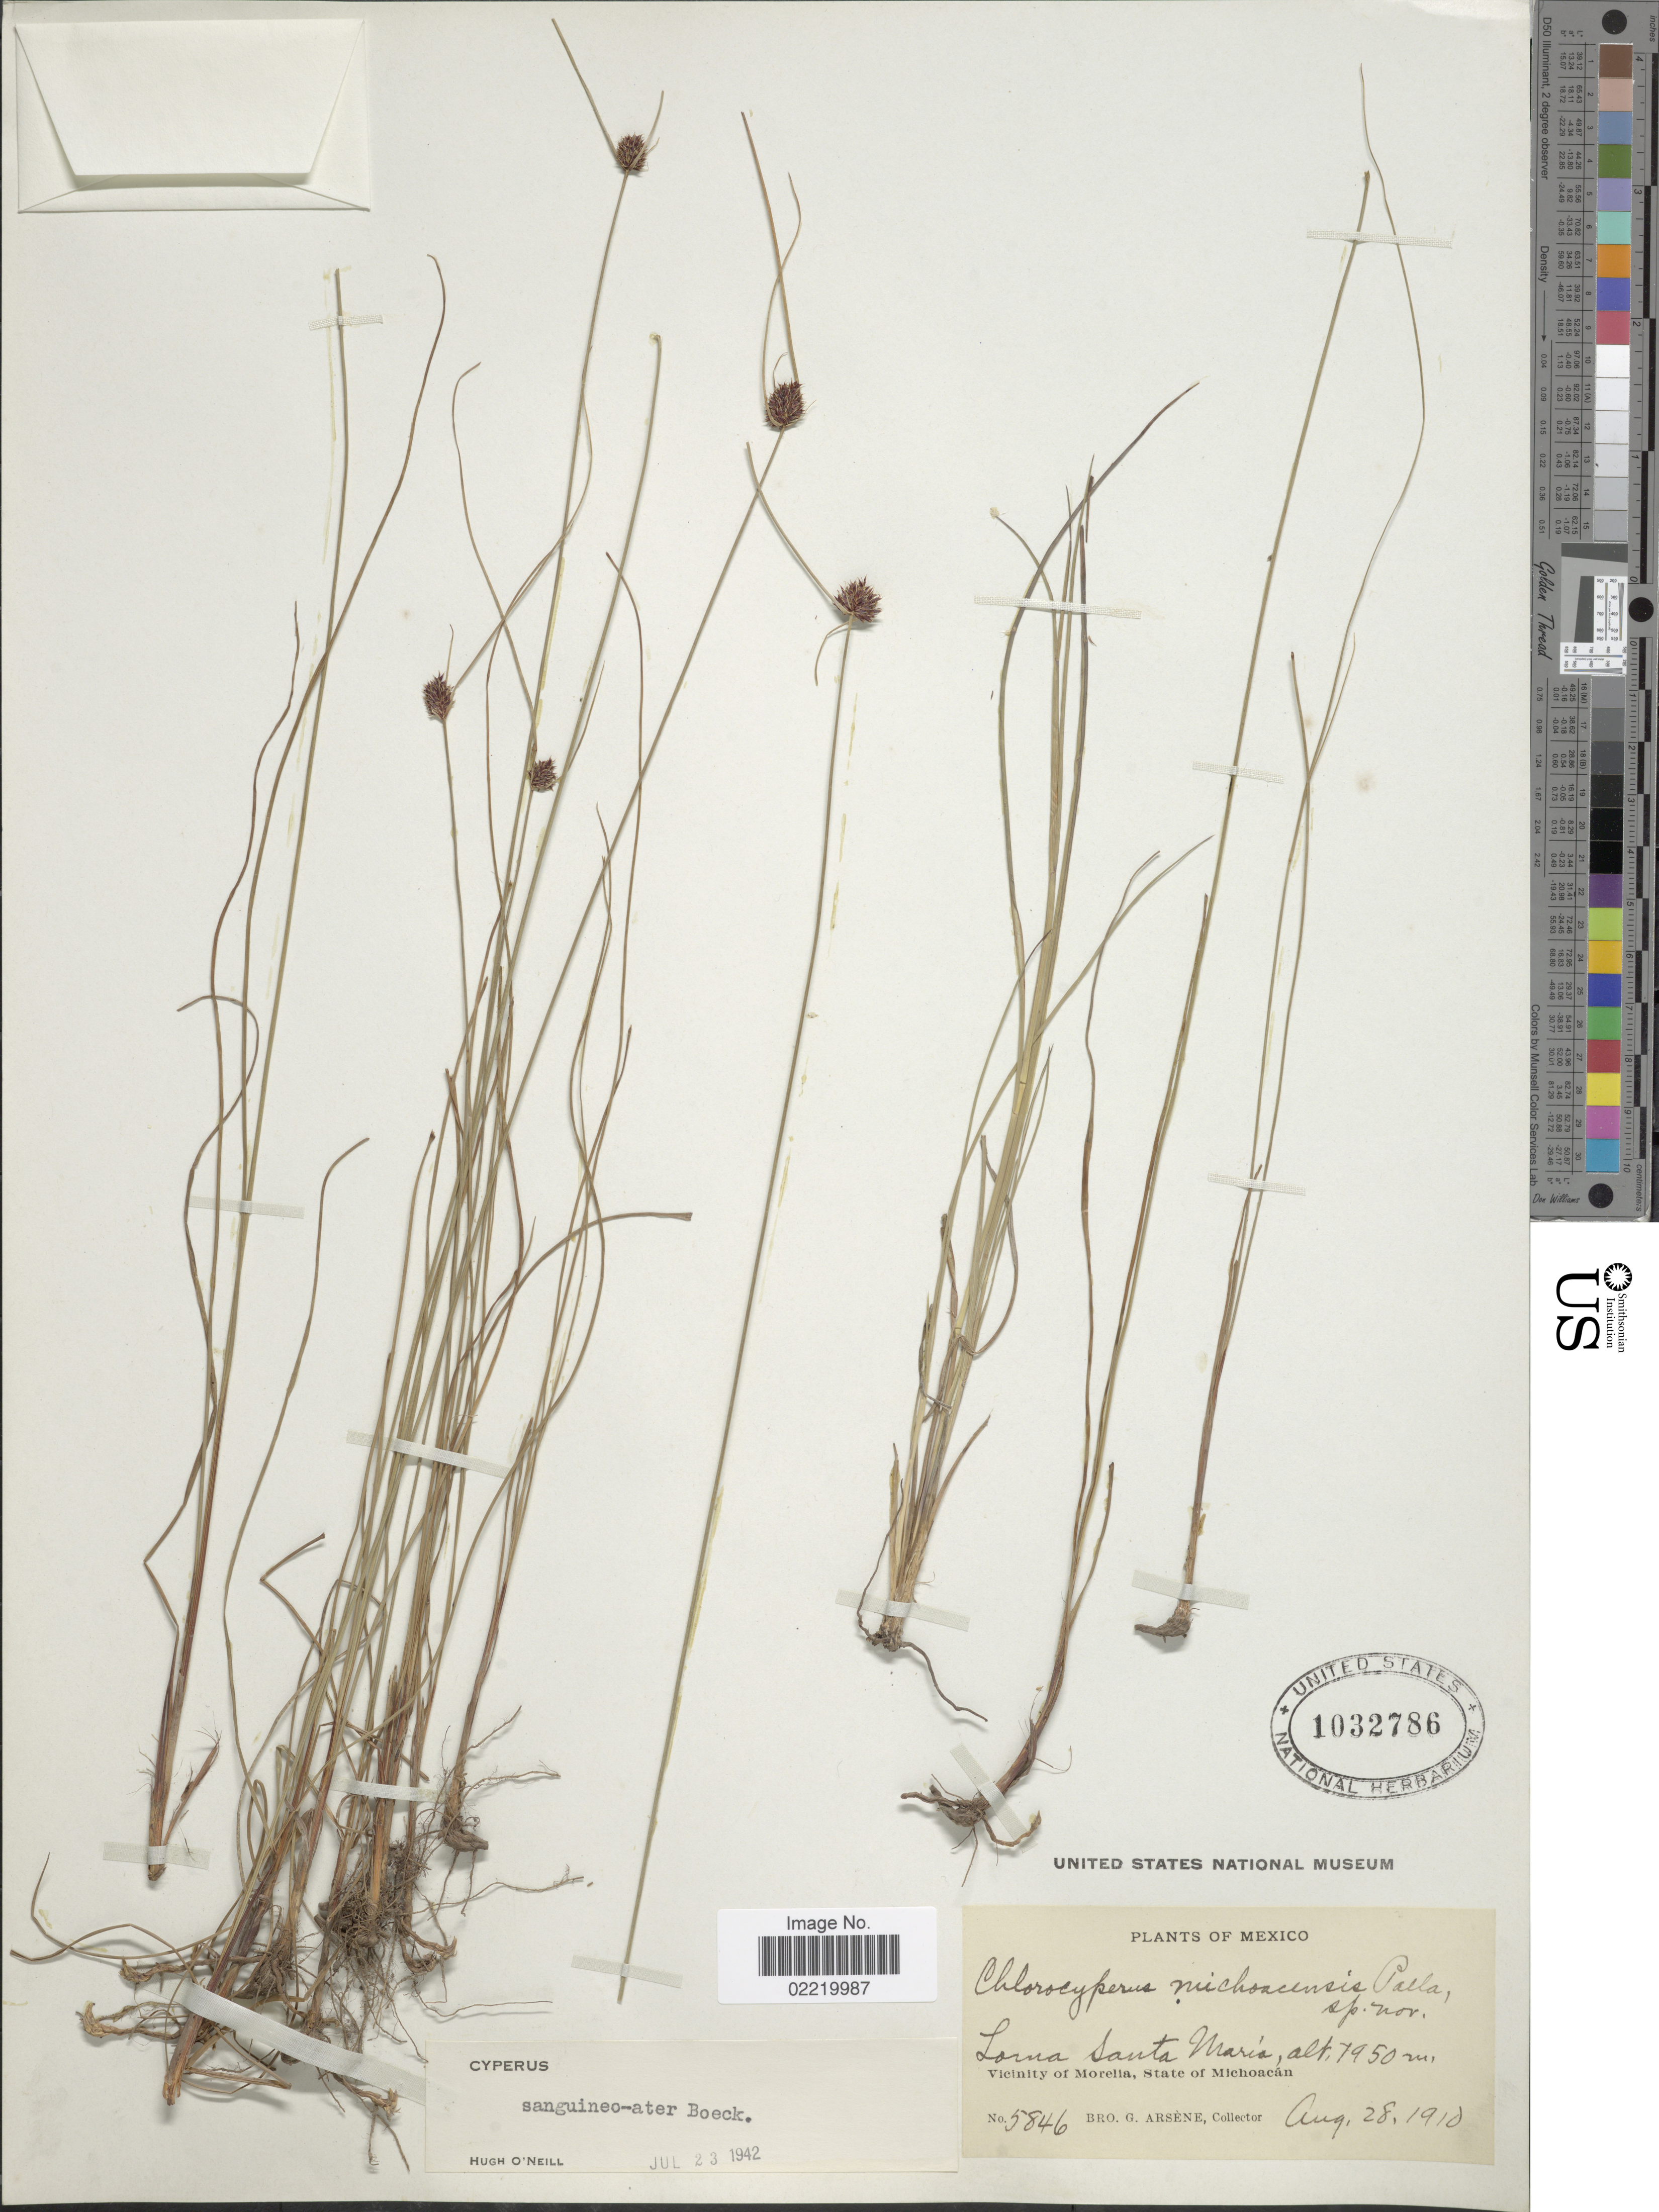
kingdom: Plantae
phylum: Tracheophyta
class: Liliopsida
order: Poales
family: Cyperaceae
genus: Cyperus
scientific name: Cyperus sanguineoater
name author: Boeckeler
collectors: Bro. G. Arsène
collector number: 5846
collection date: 1910-08-28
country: Mexico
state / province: Michoacán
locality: Loma Santa Maria, vicinity of Morelia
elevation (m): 1950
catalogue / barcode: US 1032786